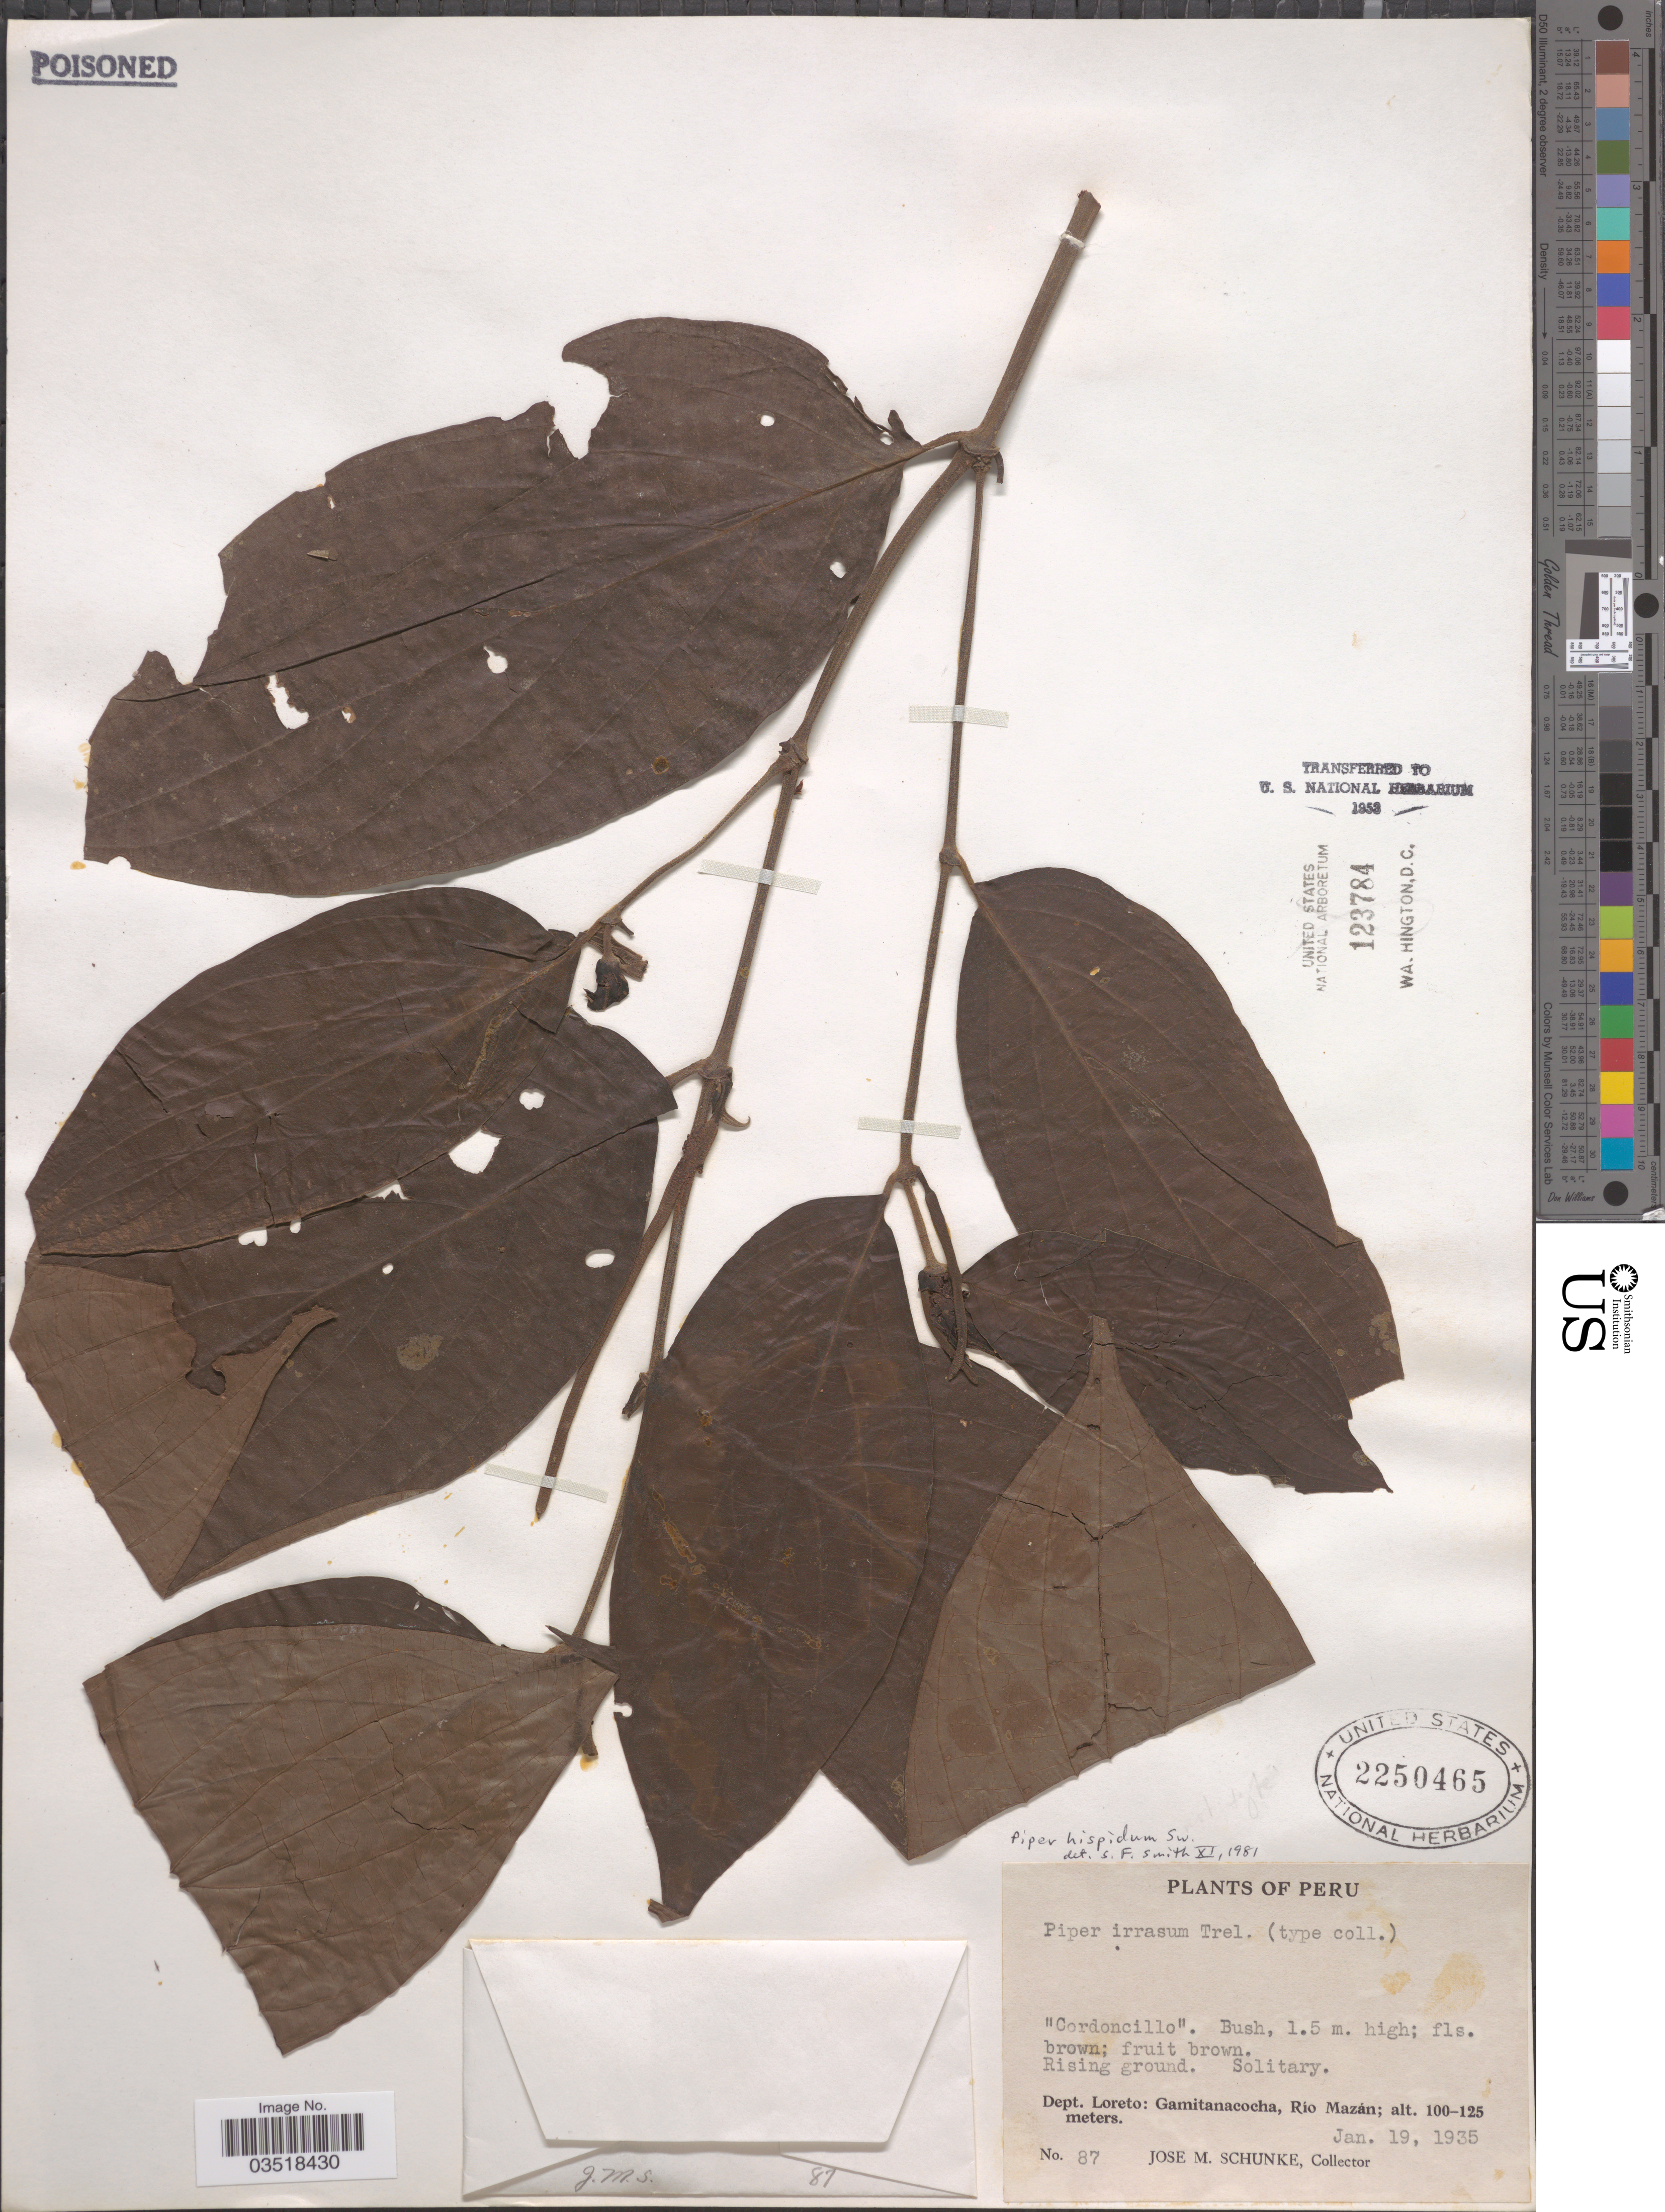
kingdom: Plantae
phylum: Tracheophyta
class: Magnoliopsida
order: Piperales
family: Piperaceae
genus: Piper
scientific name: Piper hispidum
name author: Sw.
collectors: J. M. Schunke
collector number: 87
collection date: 1935-01-19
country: Peru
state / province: Loreto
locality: Dept. Loreto: Gamitanacocha, Río Mazán.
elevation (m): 100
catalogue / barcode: US 2250465